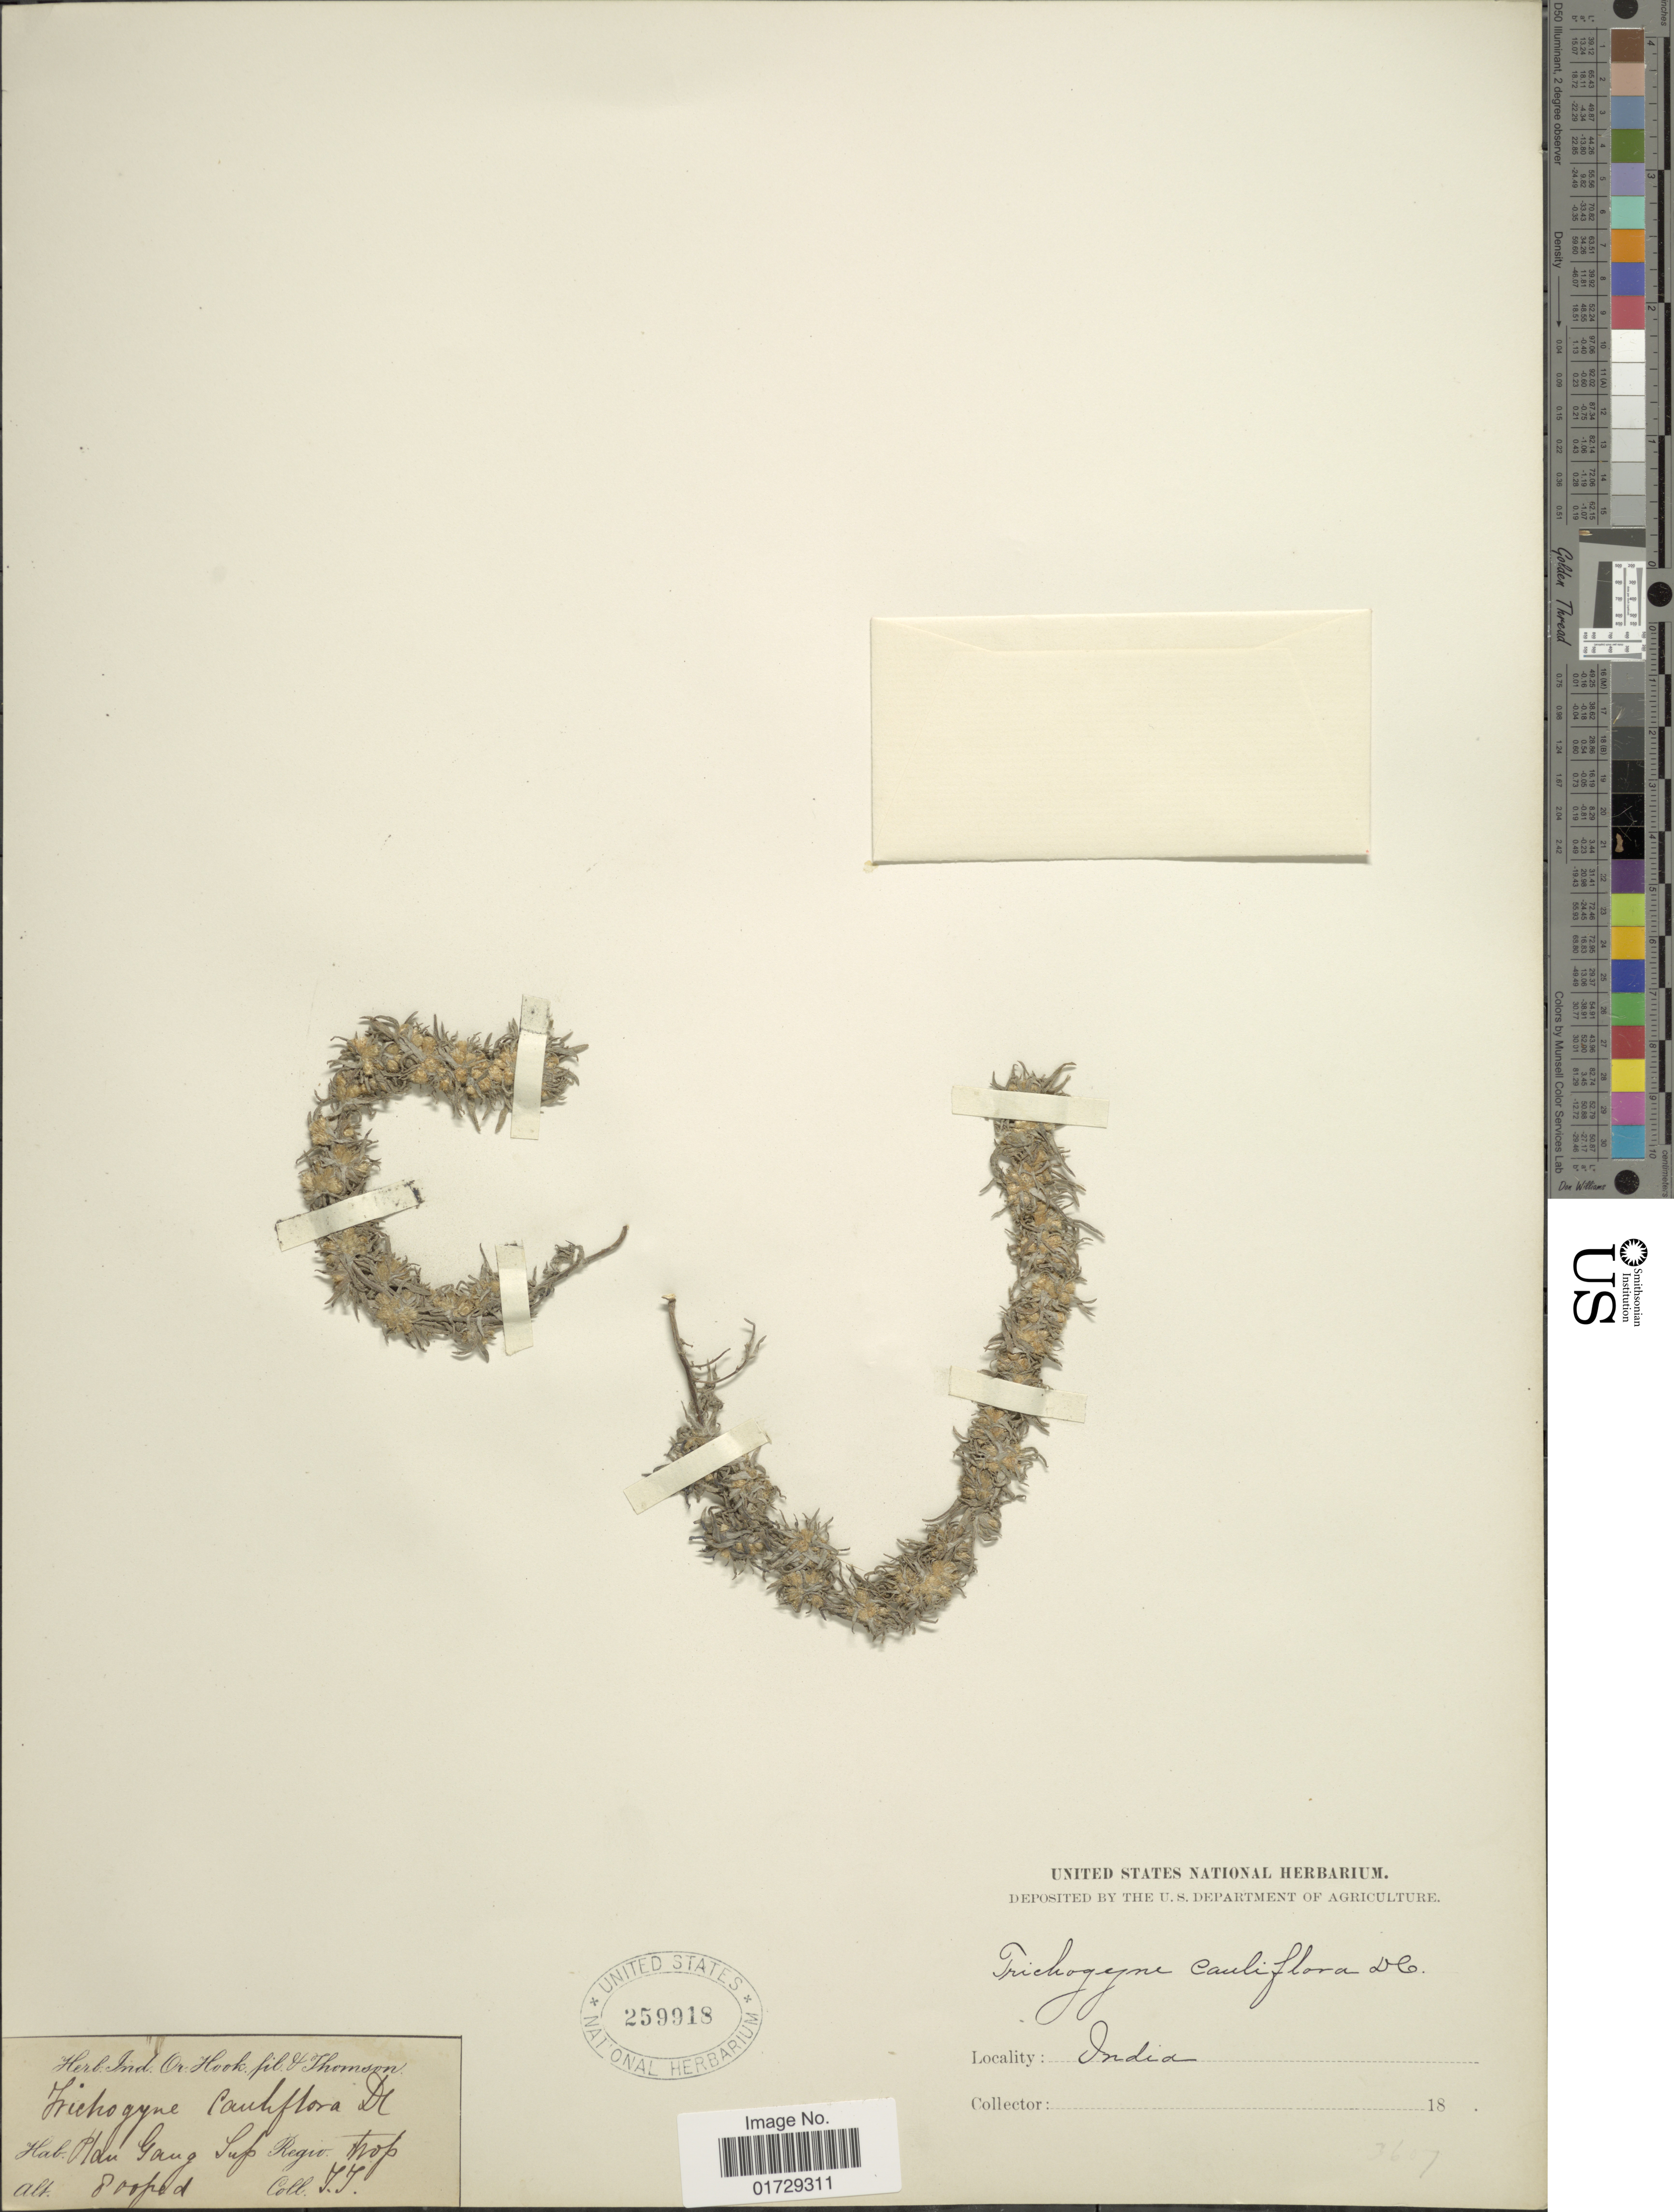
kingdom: Plantae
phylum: Tracheophyta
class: Magnoliopsida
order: Asterales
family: Asteraceae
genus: Ifloga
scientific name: Ifloga cauliflora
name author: (Desf.) C.B. Clarke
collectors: J. J.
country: India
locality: Plan Gang Sup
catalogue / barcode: US 259918